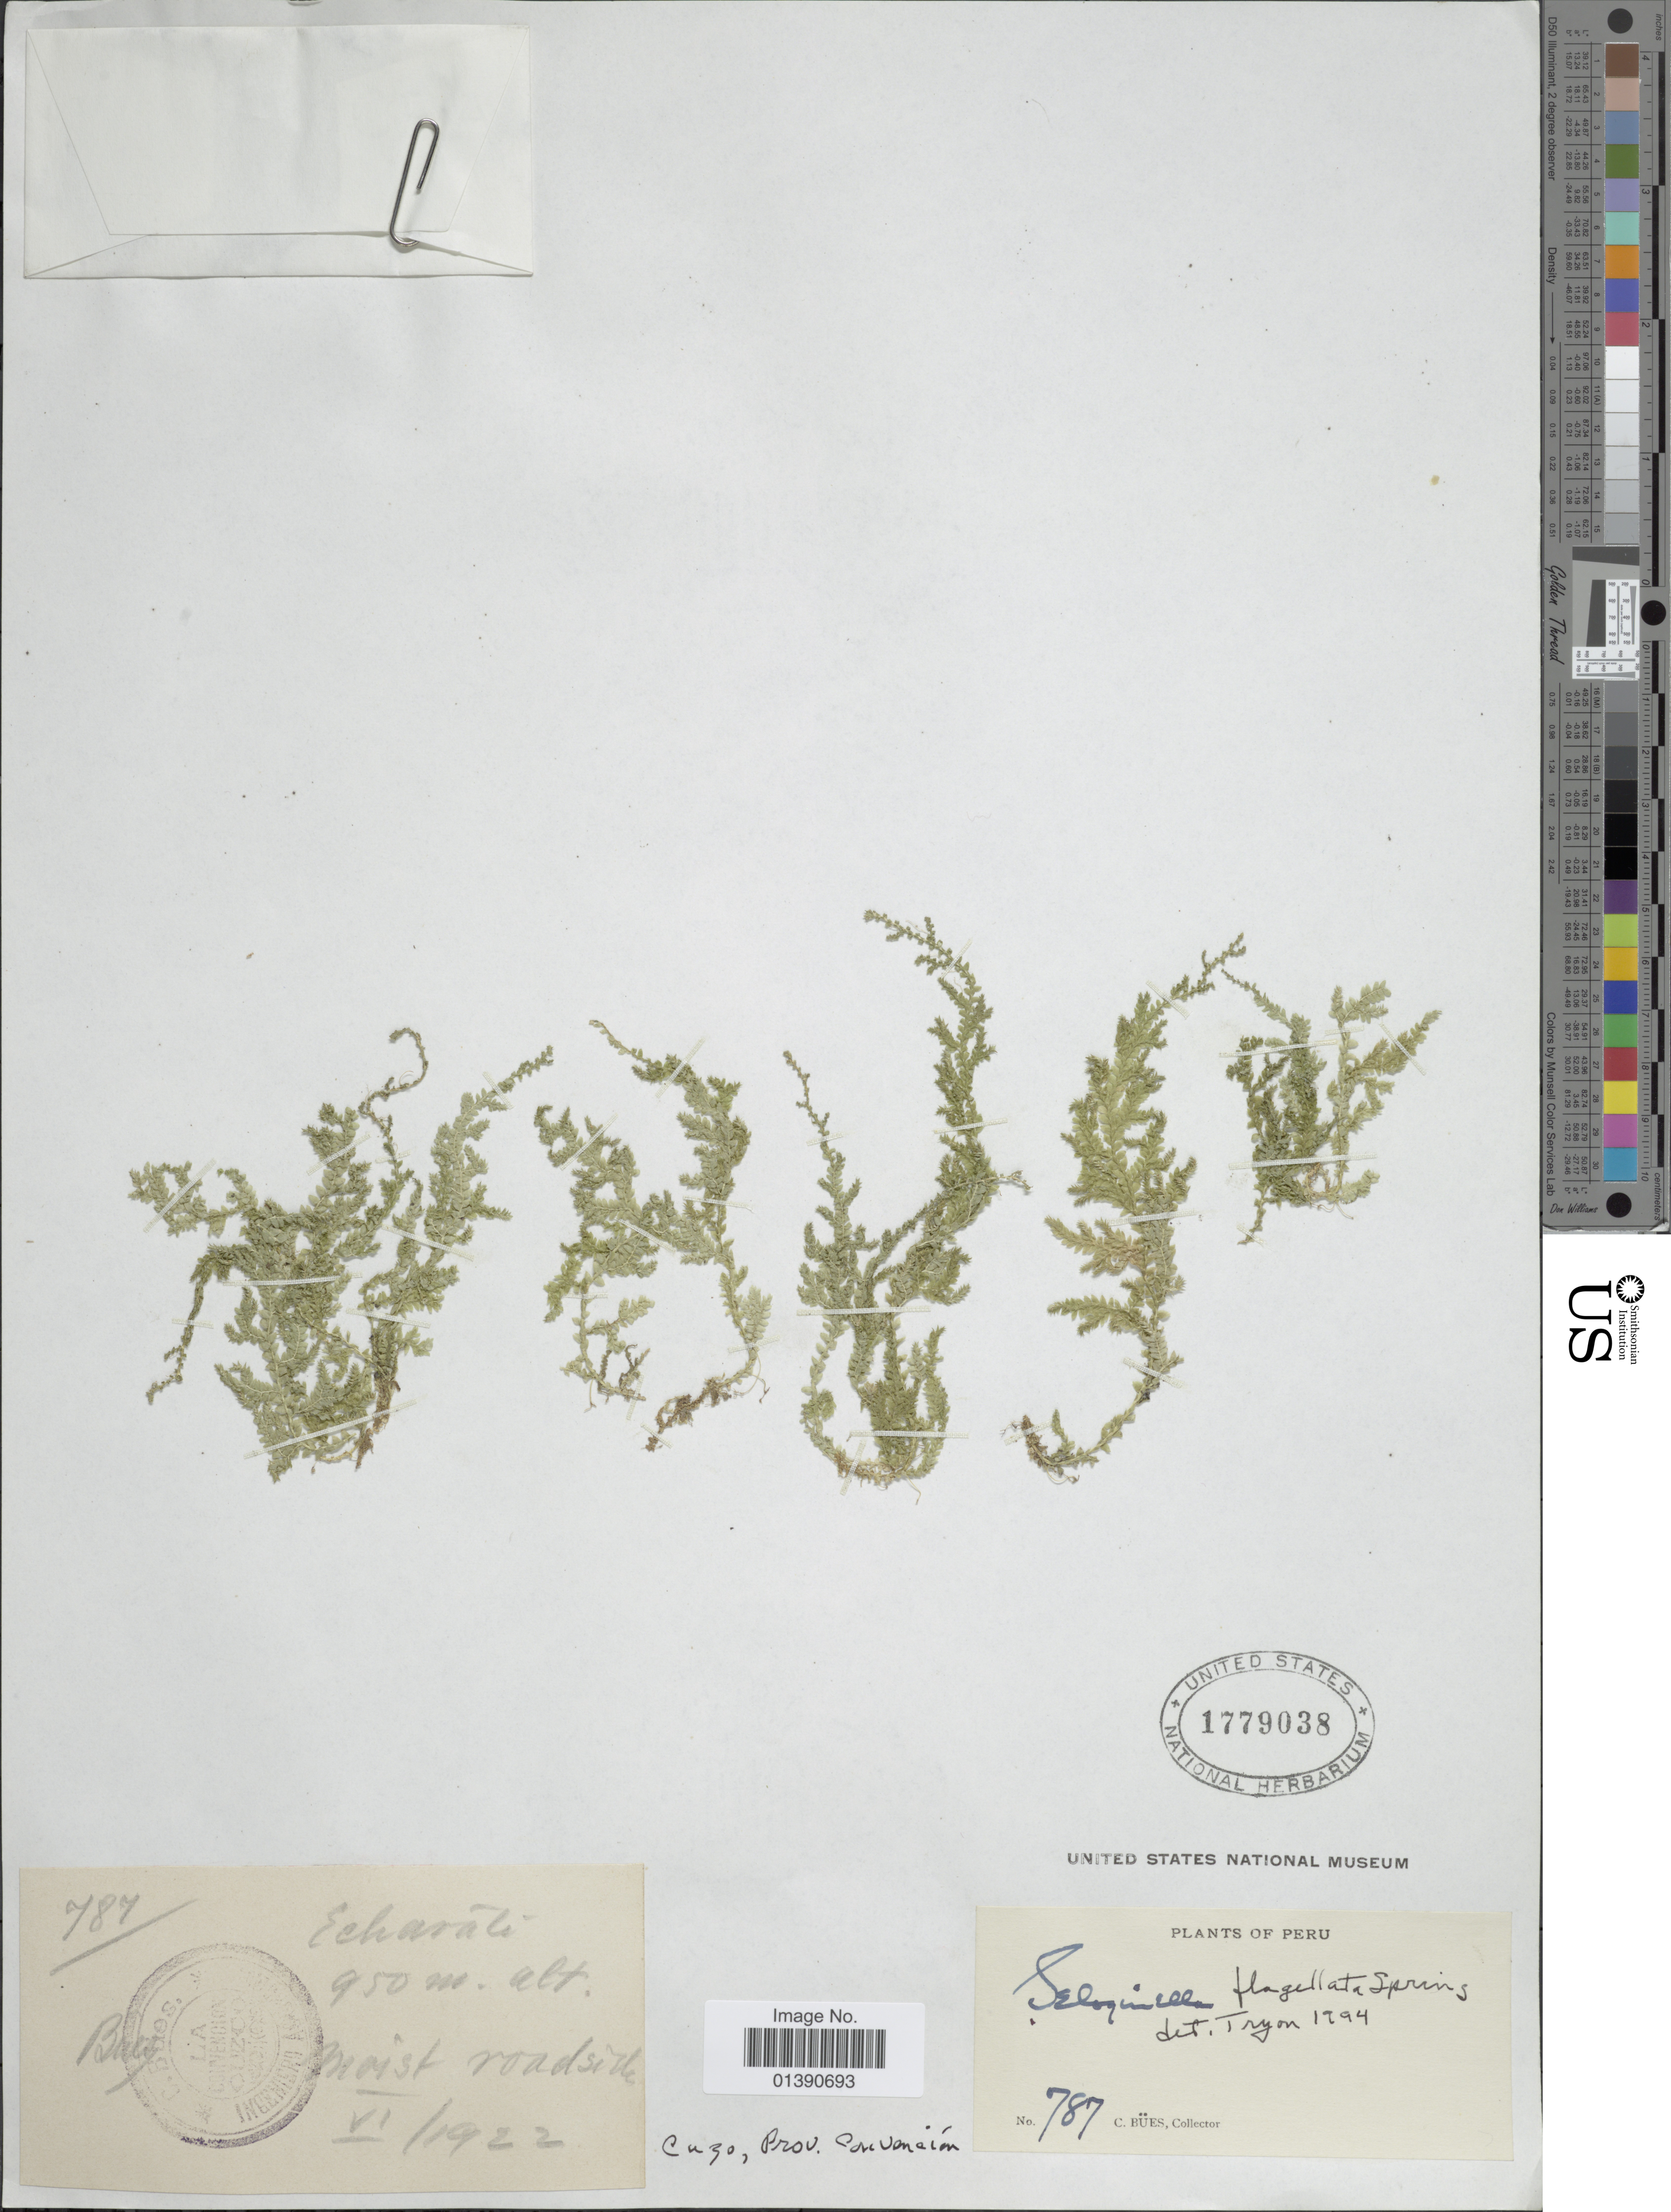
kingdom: Plantae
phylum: Tracheophyta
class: Lycopodiopsida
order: Selaginellales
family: Selaginellaceae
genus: Selaginella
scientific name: Selaginella flagellata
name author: Spring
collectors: C. Bues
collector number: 787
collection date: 1922-06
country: Peru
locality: Echarate, moist roadside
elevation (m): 950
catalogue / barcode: US 1779038